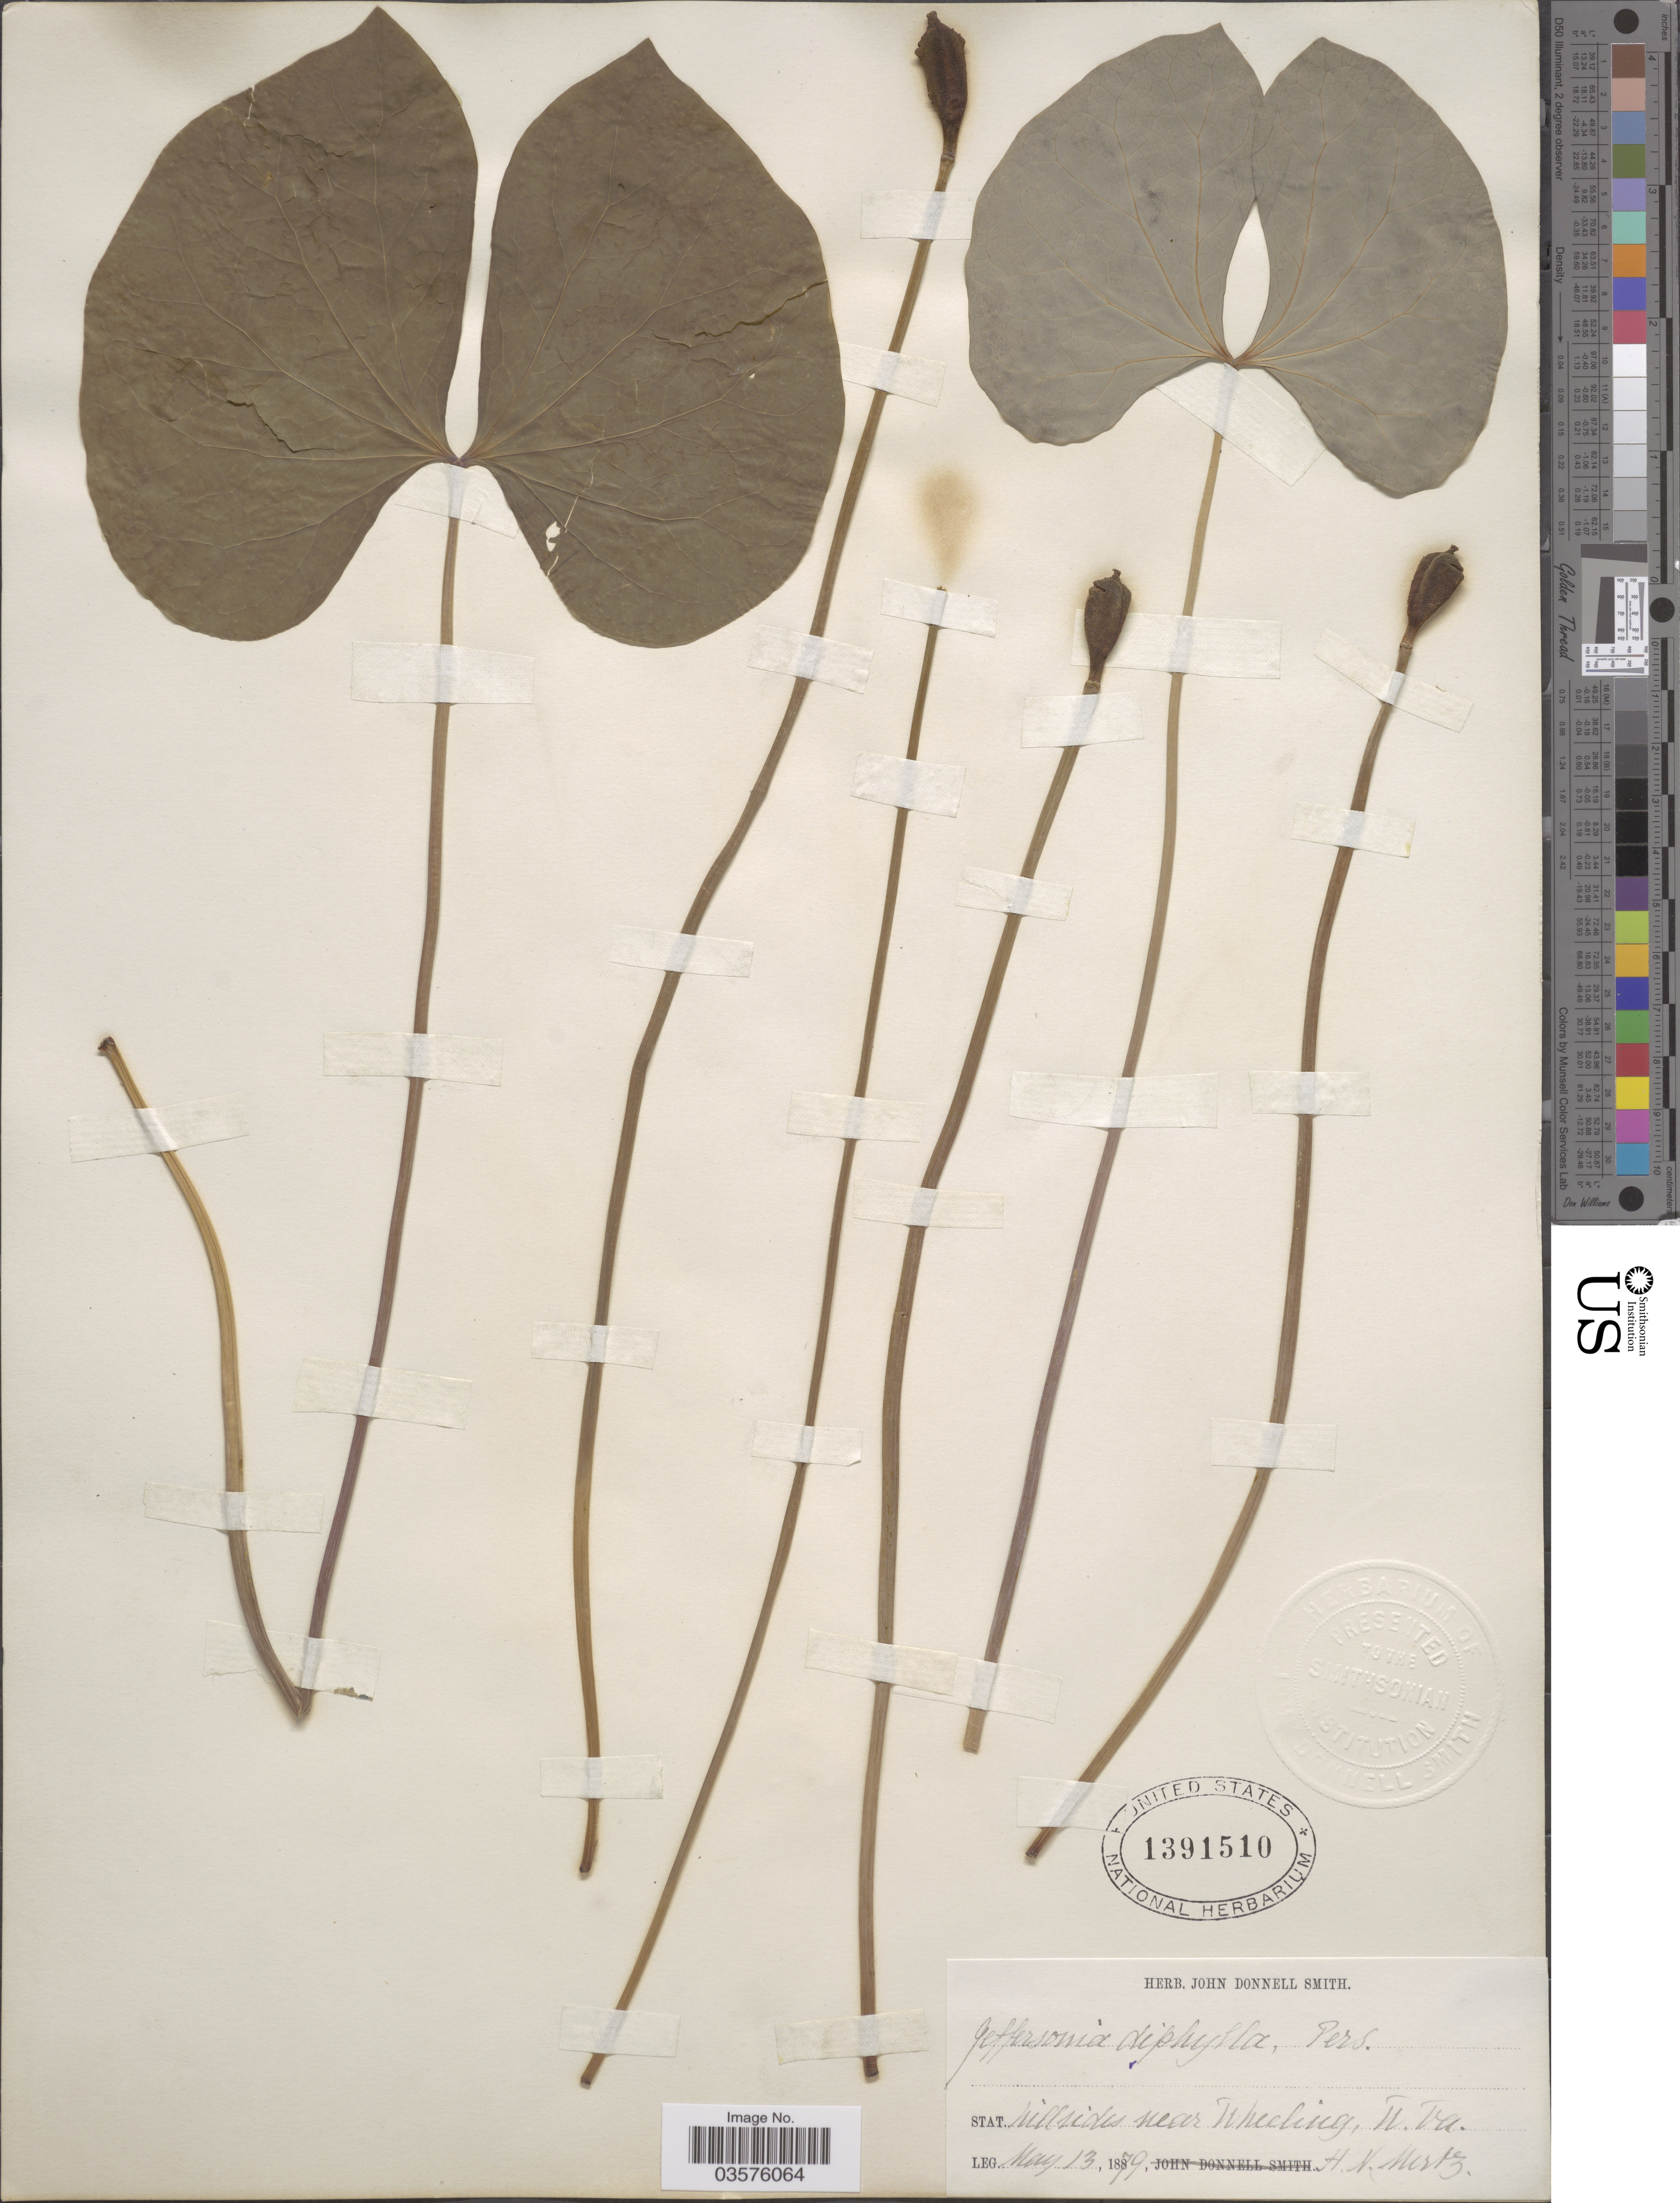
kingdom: Plantae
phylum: Tracheophyta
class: Magnoliopsida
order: Ranunculales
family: Berberidaceae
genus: Jeffersonia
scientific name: Jeffersonia diphylla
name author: (L.) Pers.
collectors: H. Mertz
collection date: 1879-05-13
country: United States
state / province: West Virginia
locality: Stat. hillsides near Wheeling.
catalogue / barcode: US 1391510